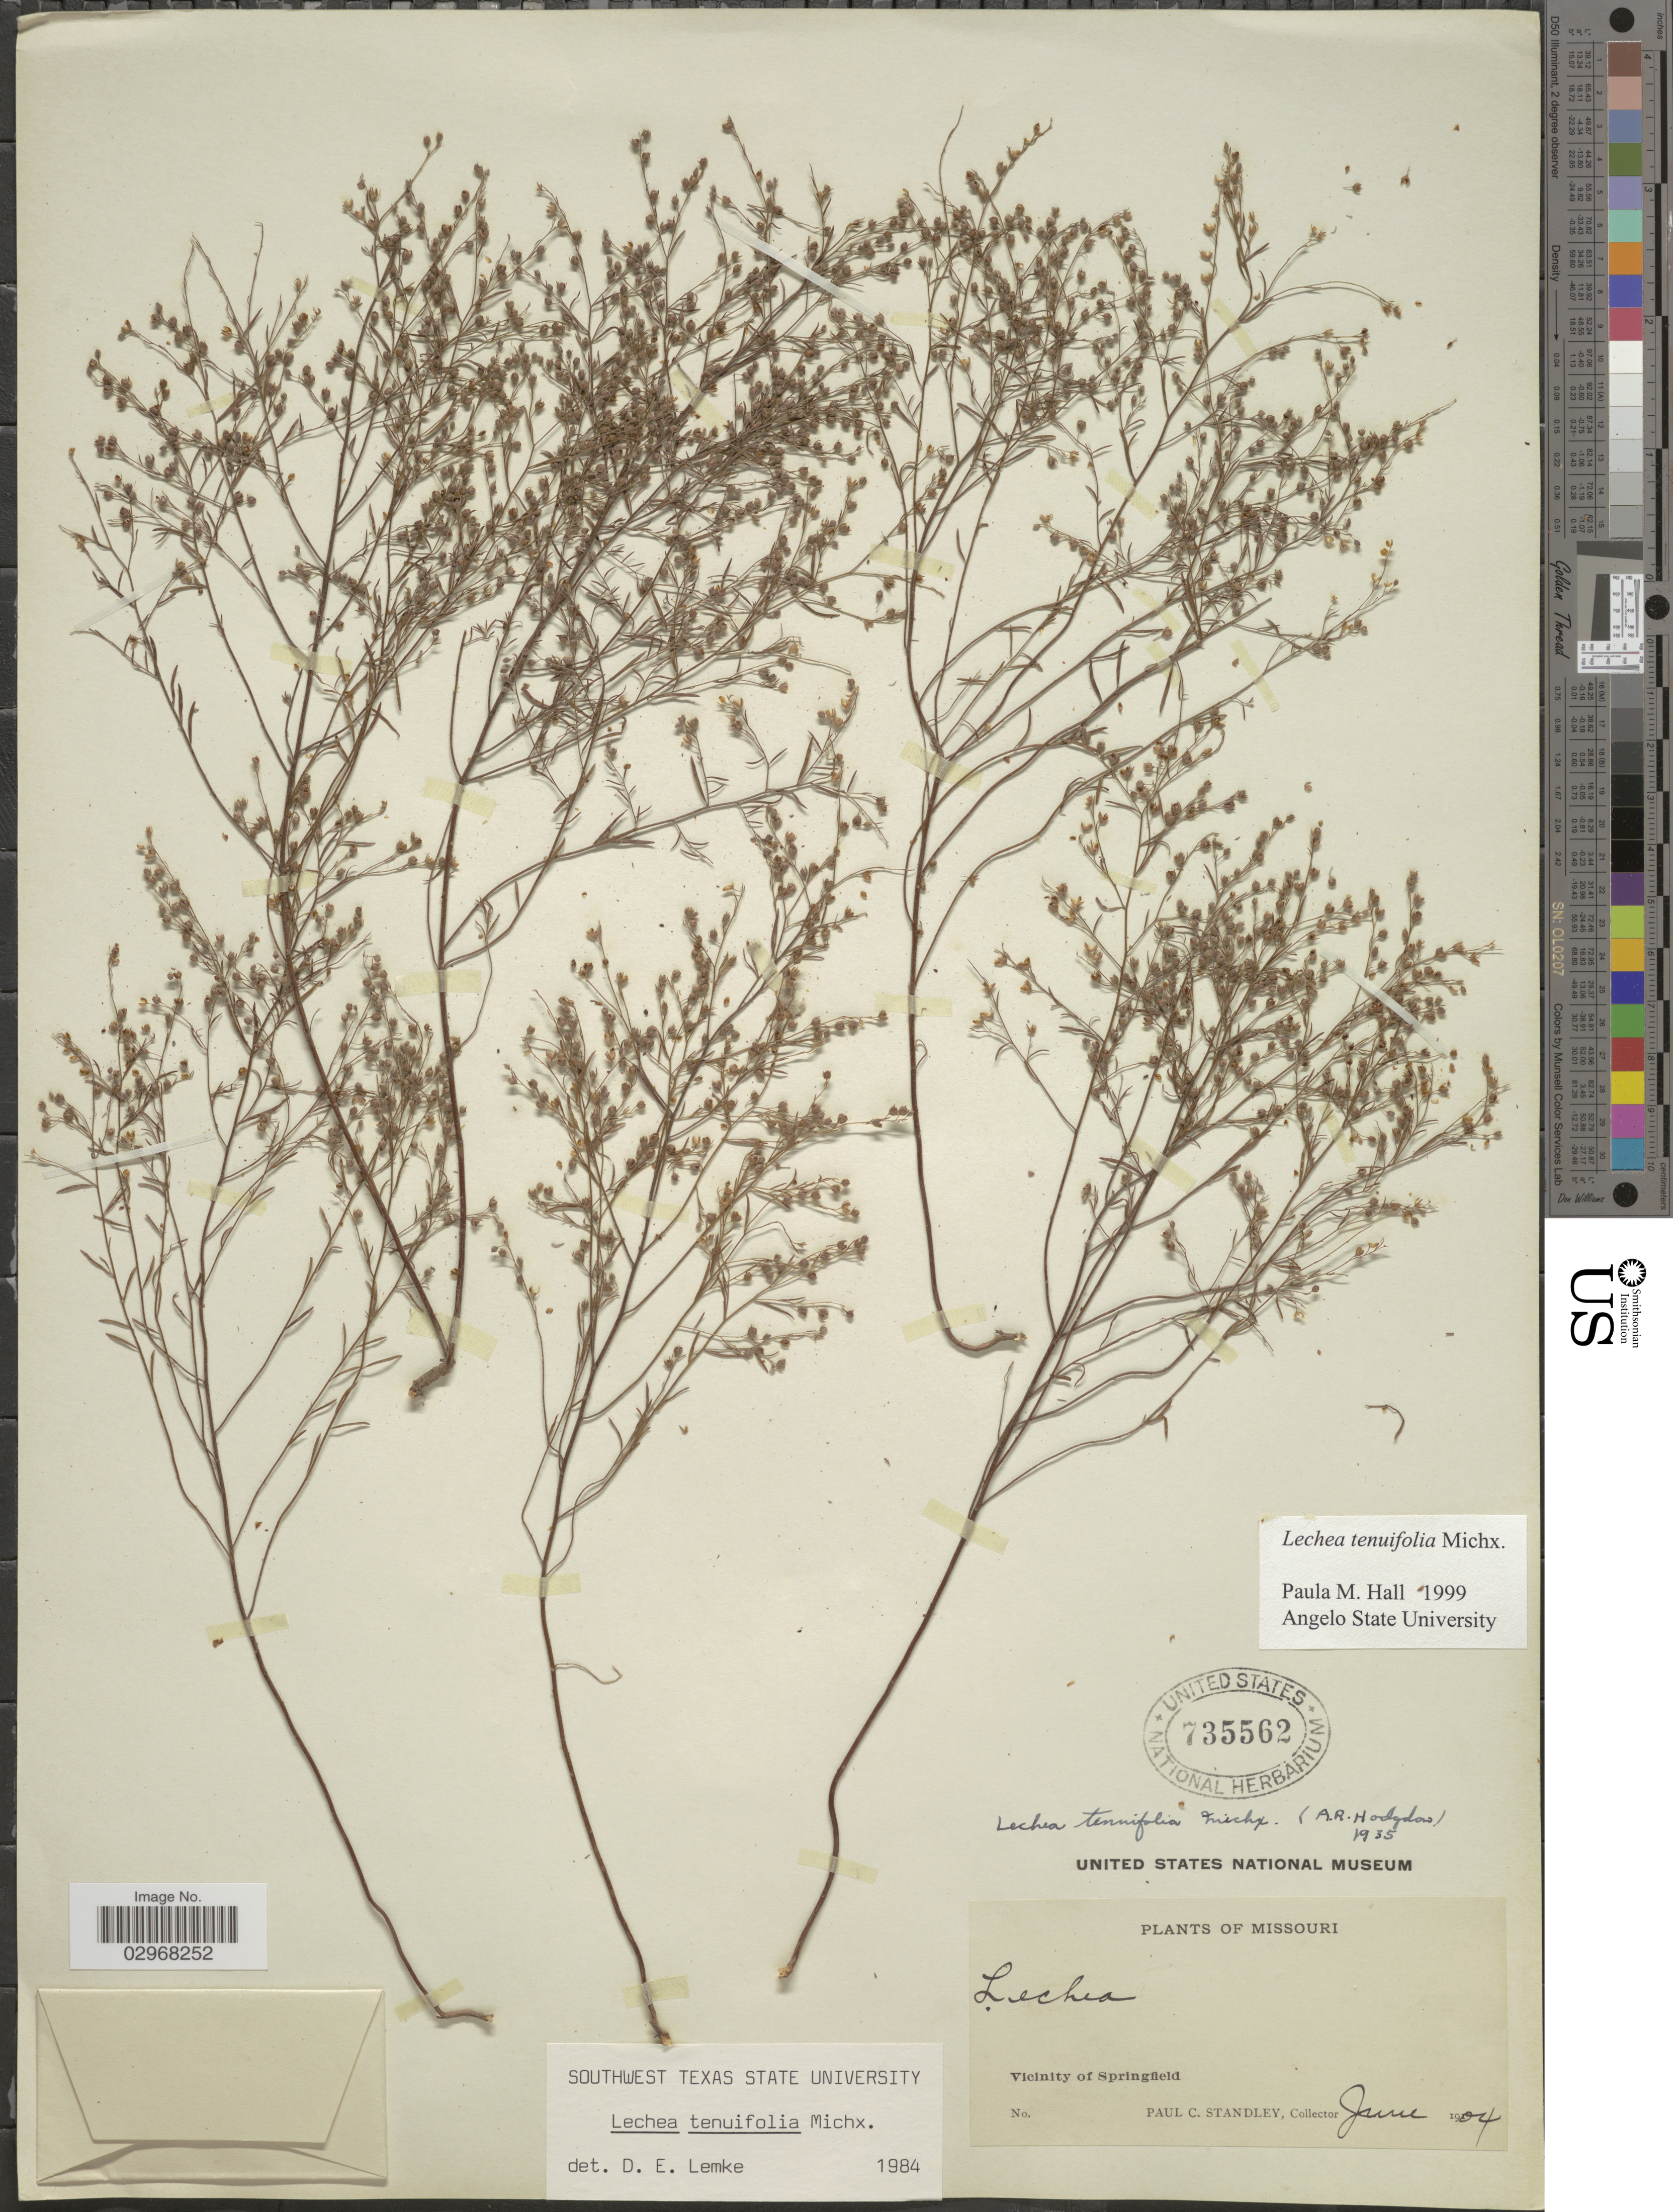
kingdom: Plantae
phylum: Tracheophyta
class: Magnoliopsida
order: Malvales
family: Cistaceae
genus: Lechea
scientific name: Lechea tenuifolia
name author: Michx.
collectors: P. C. Standley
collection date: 1904-06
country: United States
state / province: Missouri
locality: Vicinity of Springfield.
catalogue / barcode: US 735562